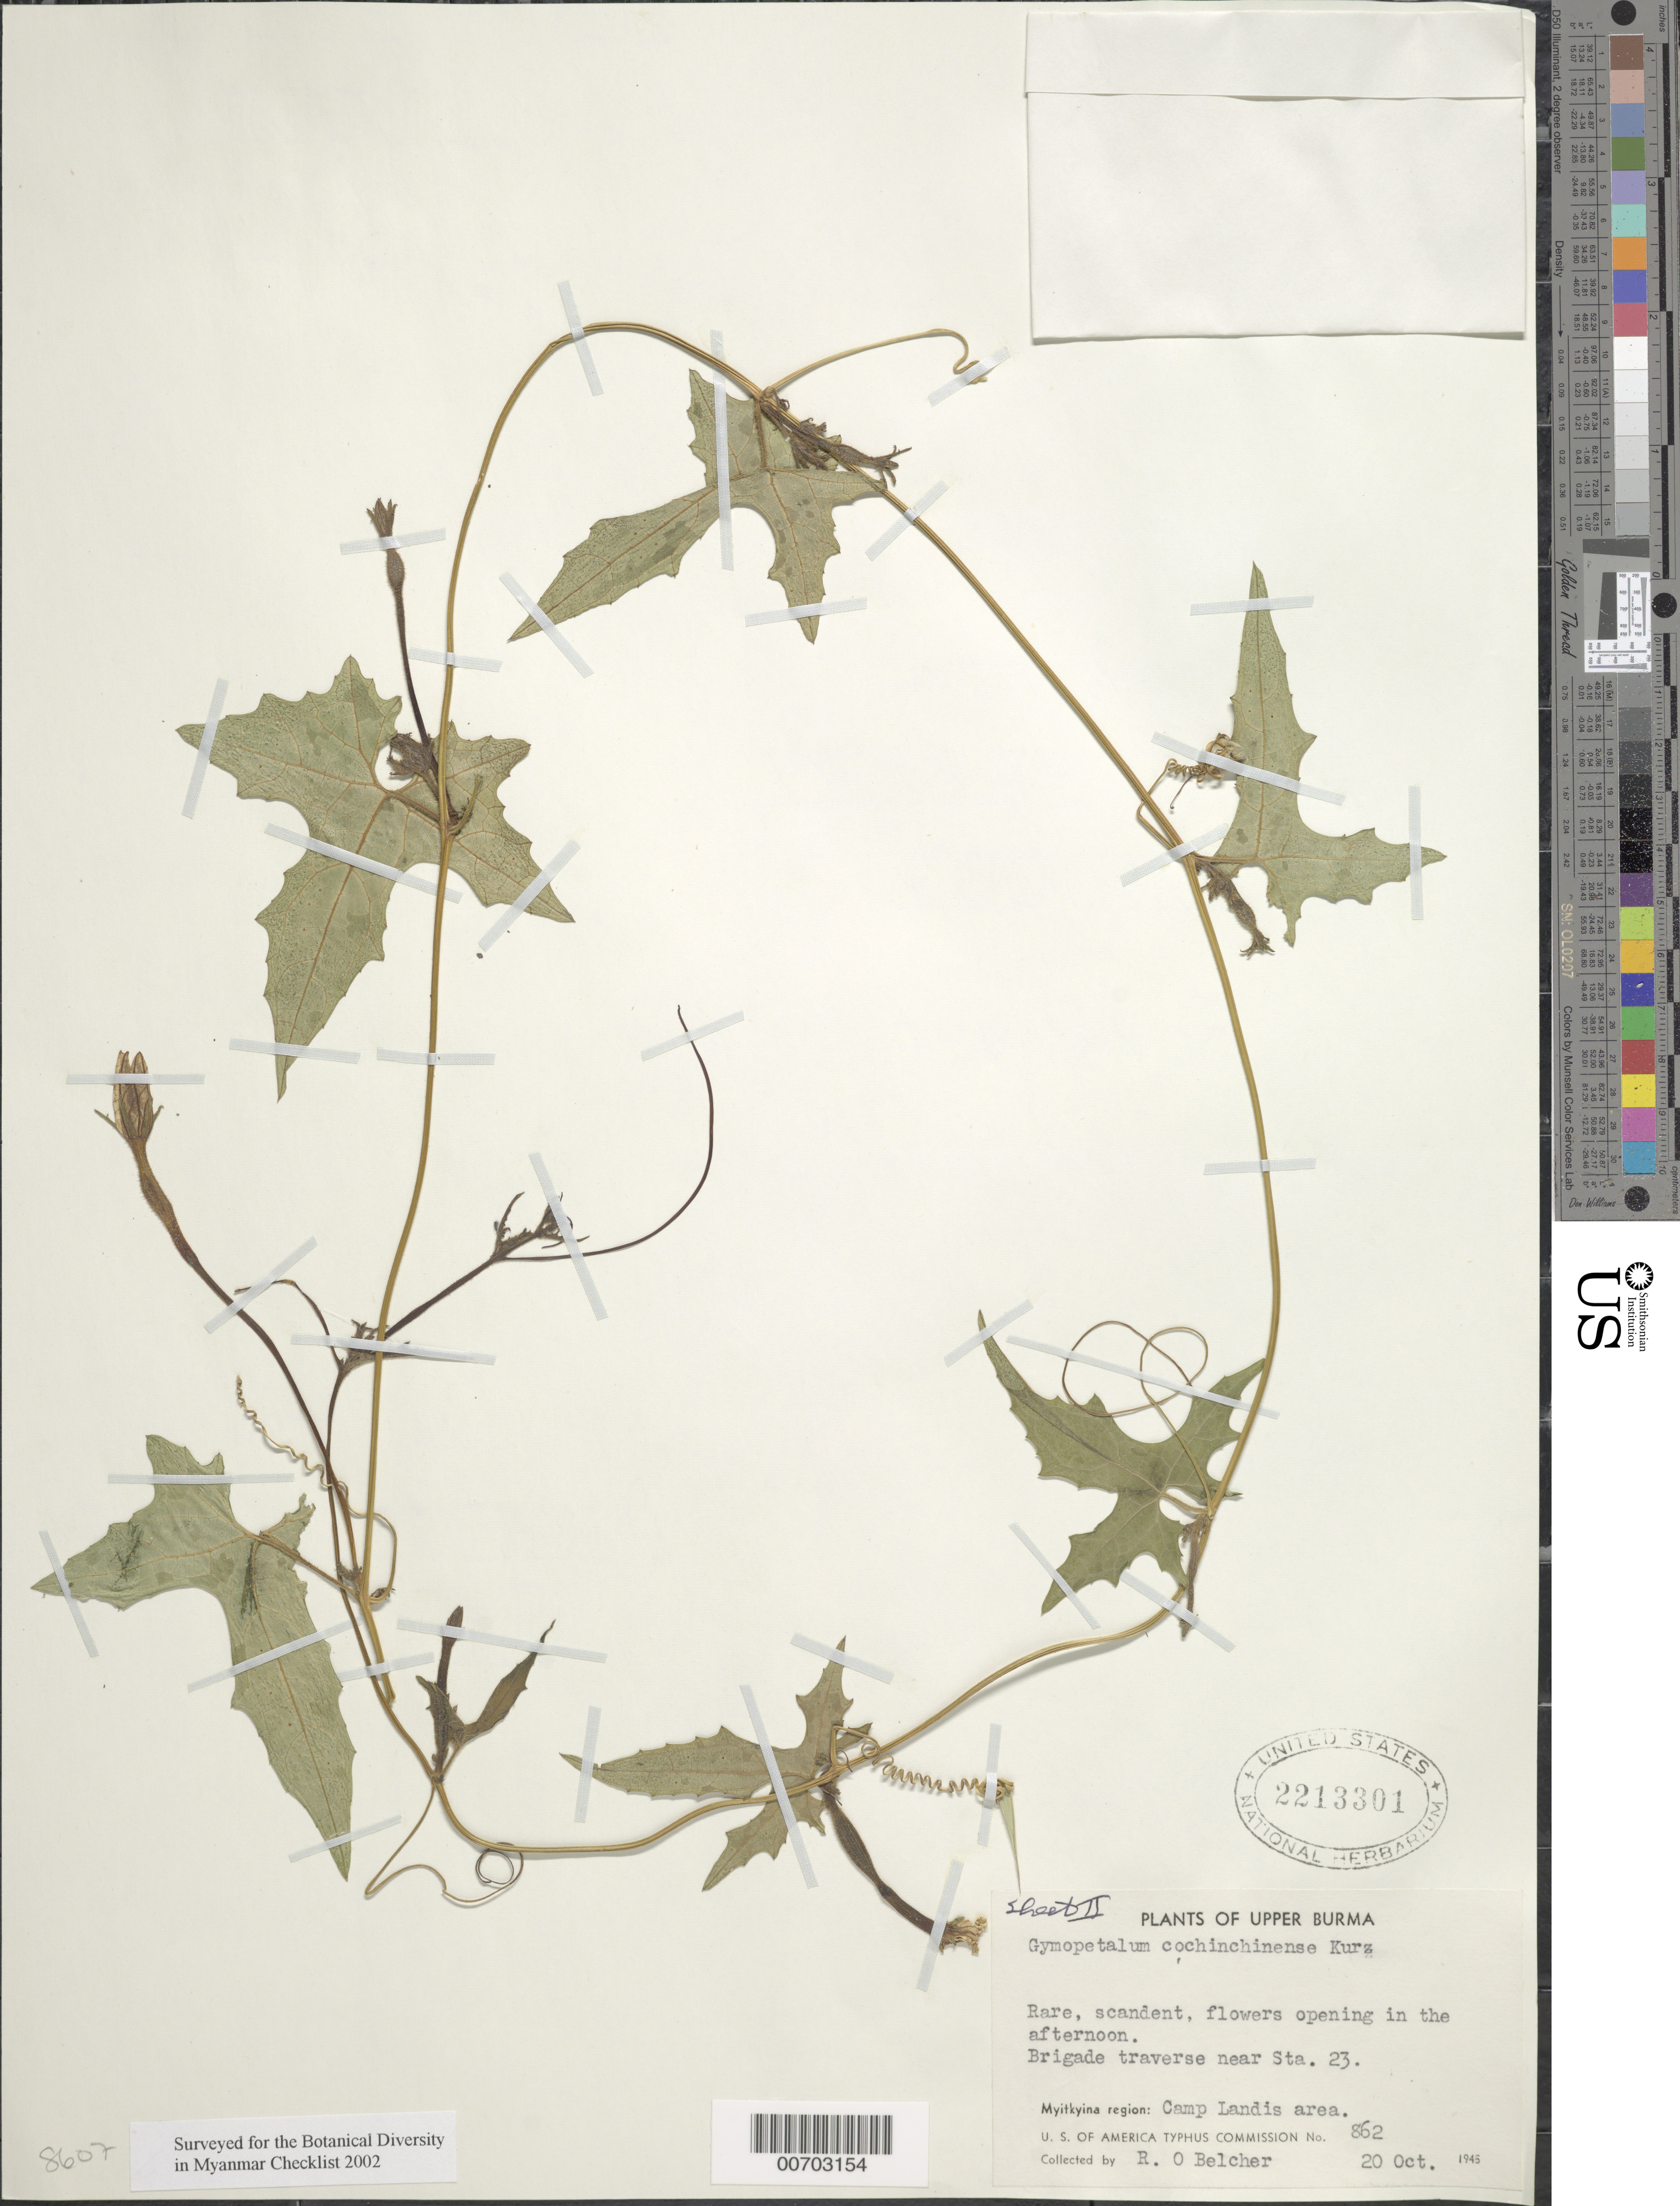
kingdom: Plantae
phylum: Tracheophyta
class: Magnoliopsida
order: Cucurbitales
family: Cucurbitaceae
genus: Trichosanthes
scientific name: Trichosanthes costata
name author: Blume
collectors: R. Belcher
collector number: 862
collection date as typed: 20 Oct 1945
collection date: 1945-10-20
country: Myanmar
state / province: Kachin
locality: Myitkyina, Camp Landis area, Sta. 23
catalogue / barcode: US 2213301